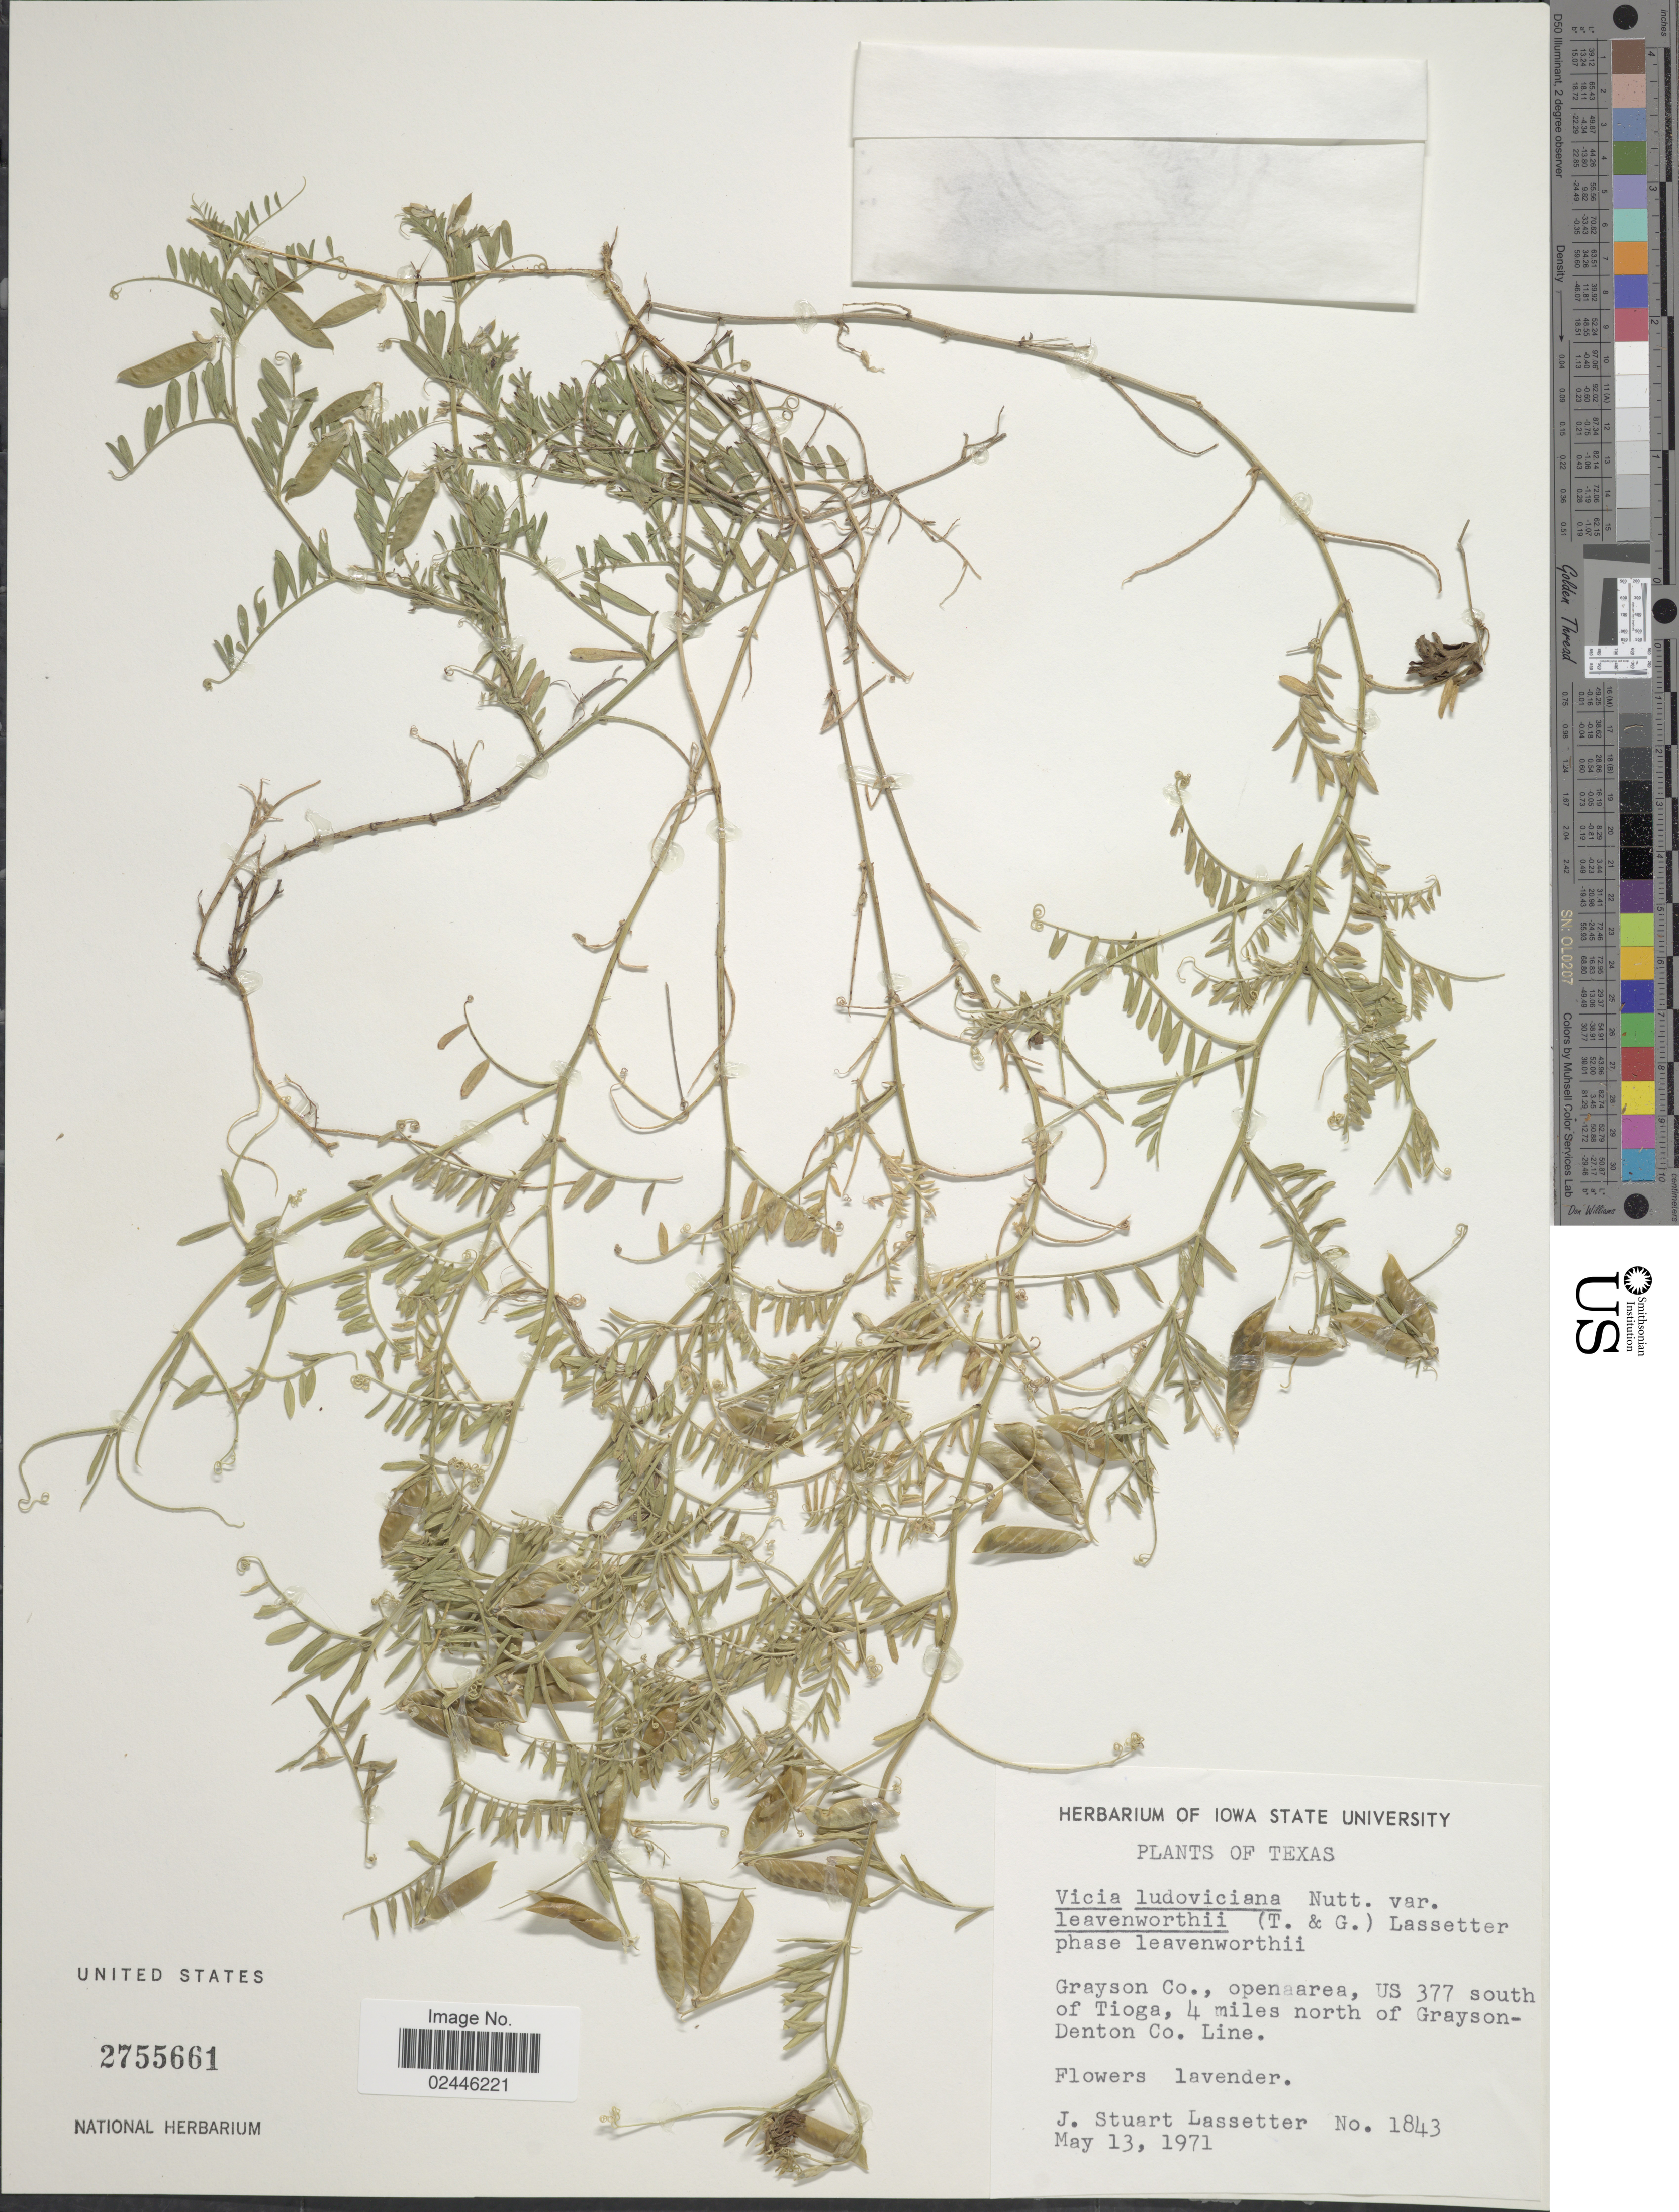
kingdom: Plantae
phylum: Tracheophyta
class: Magnoliopsida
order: Fabales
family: Fabaceae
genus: Vicia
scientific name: Vicia ludoviciana var. leavenworthii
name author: (Torr. & A. Gray) Broich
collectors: J. Lassetter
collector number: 1843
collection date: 1971-05-13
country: United States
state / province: Texas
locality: Grayson Co, open area, US 377 south of Tioga, 4 miles north of Grayson Denton Co, line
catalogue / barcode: US 2755661